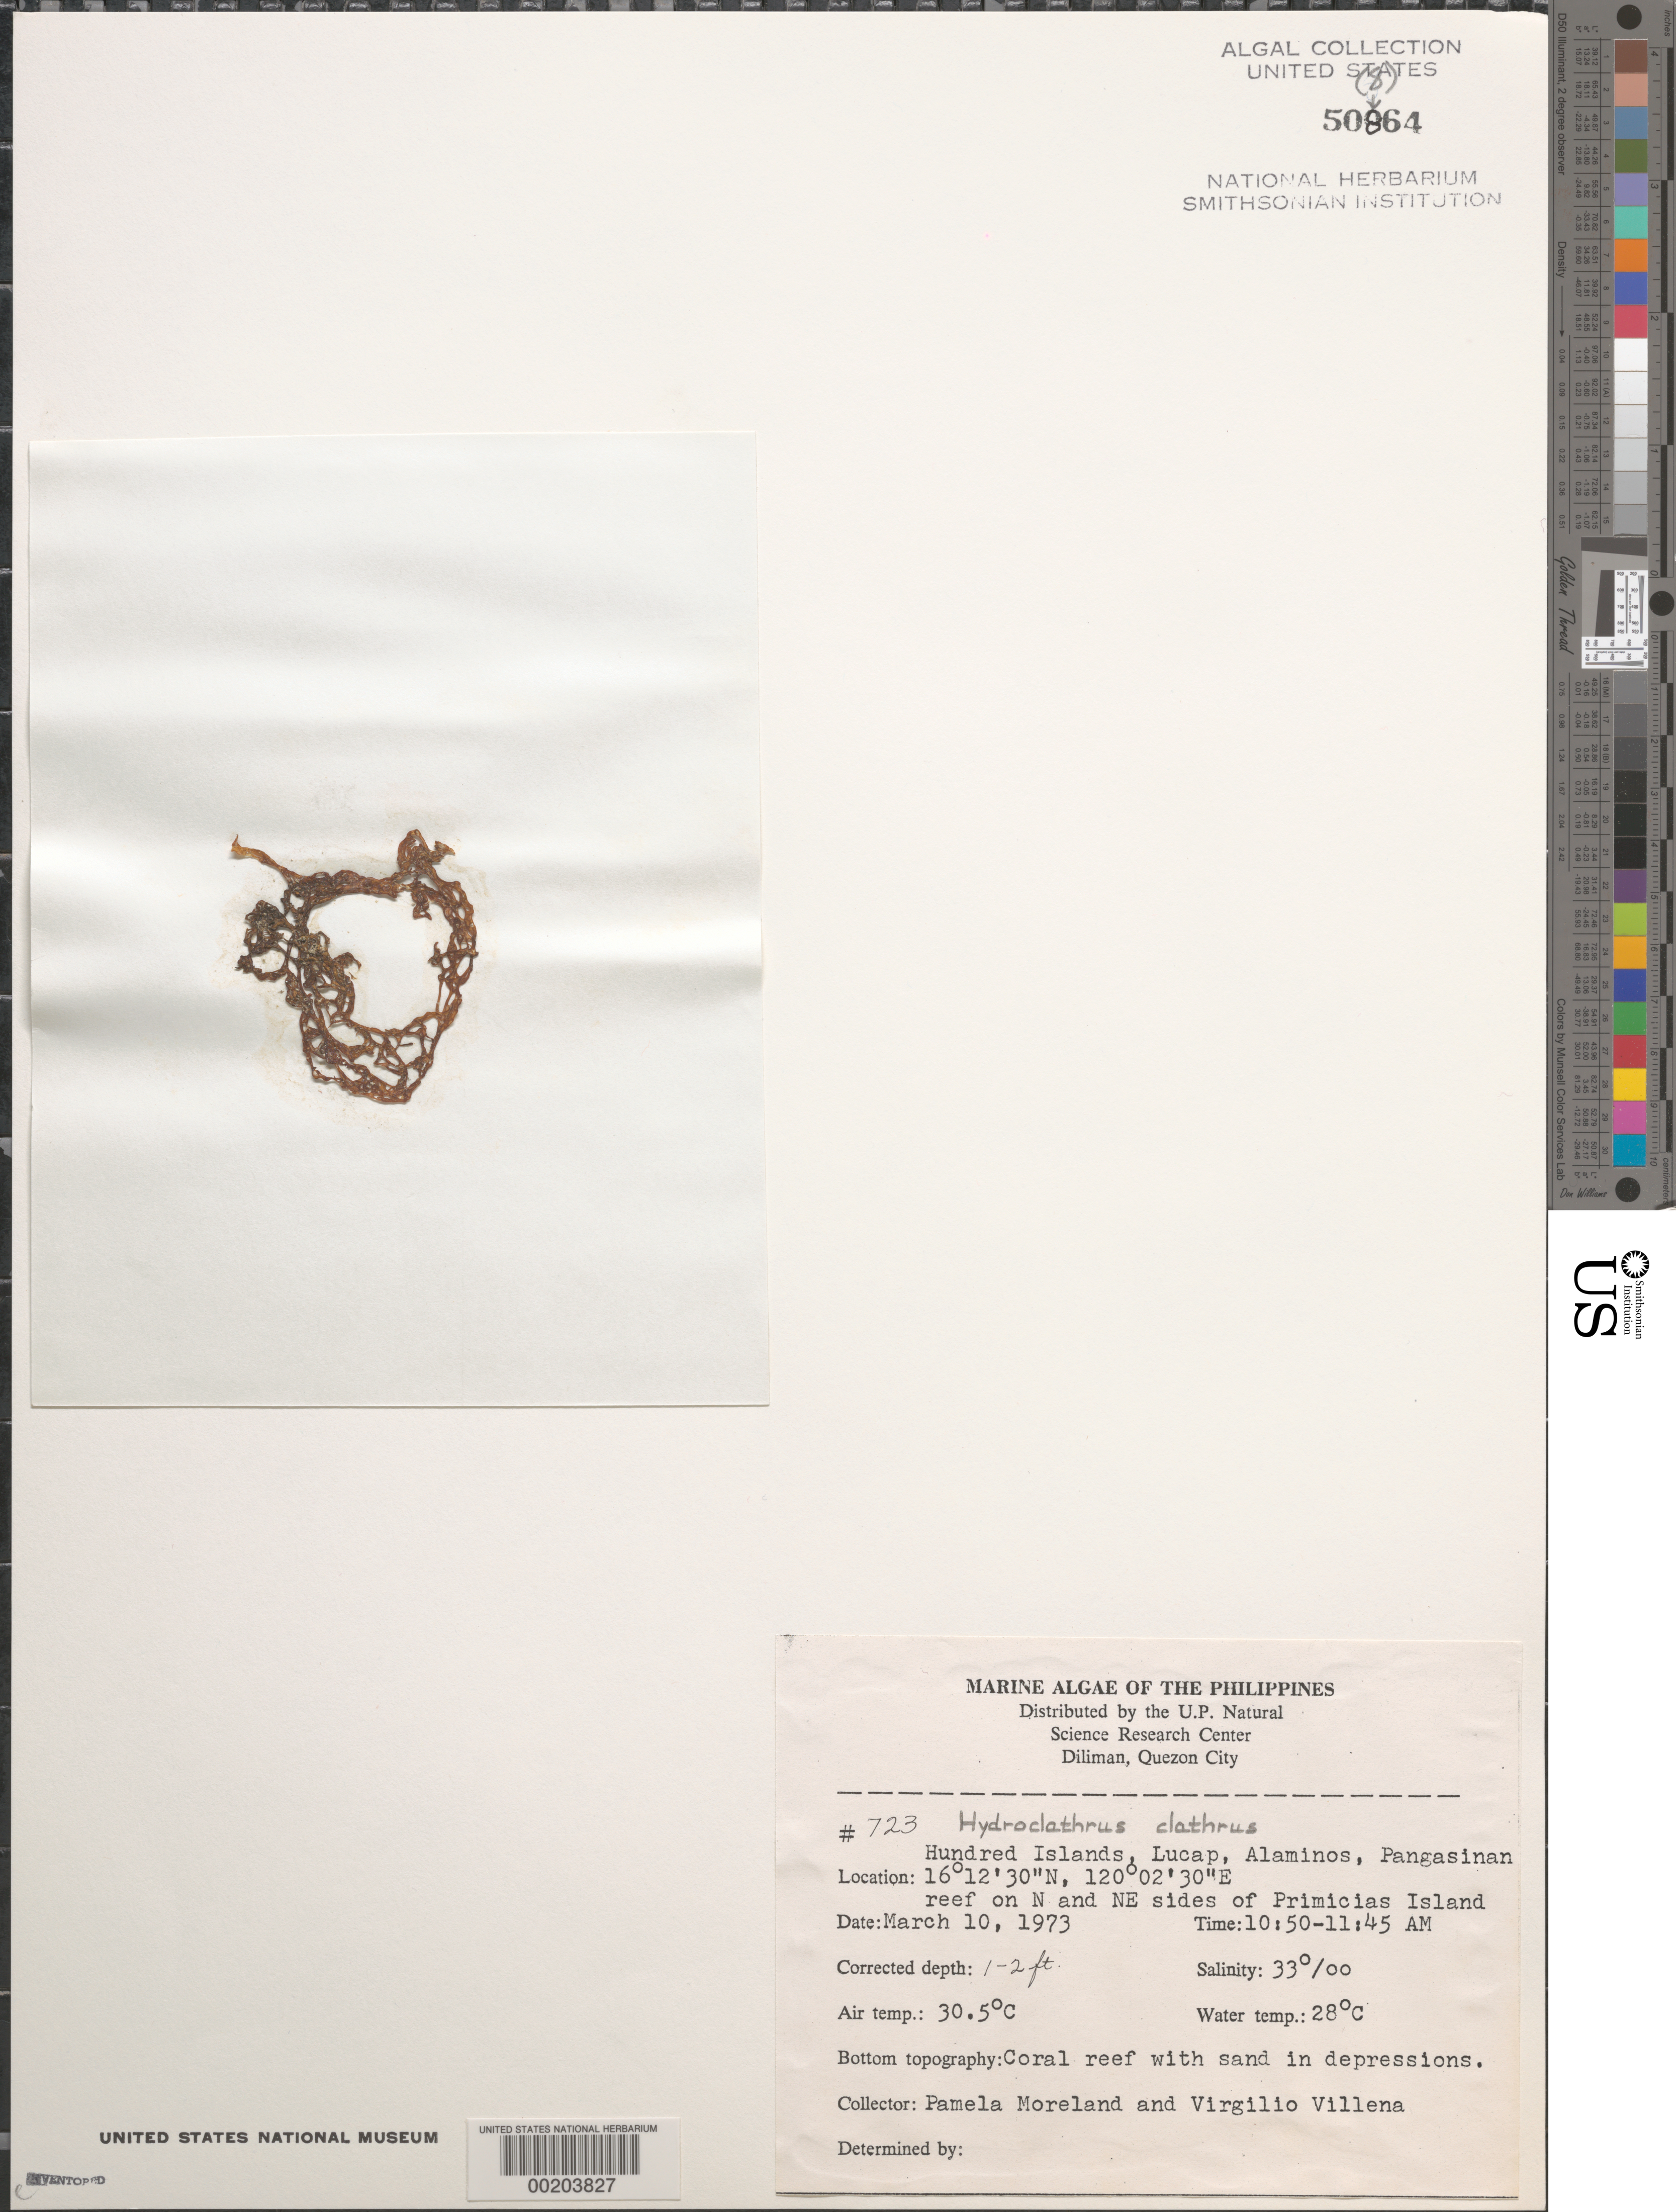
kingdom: Chromista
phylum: Ochrophyta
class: Phaeophyceae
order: Scytosiphonales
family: Scytosiphonaceae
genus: Hydroclathrus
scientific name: Hydroclathrus clathratus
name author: (C. Agardh) M. Howe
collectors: P. Moreland & V. Villena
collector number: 723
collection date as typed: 10 Mar 1973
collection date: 1973-03-10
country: Philippines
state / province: Ilocos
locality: Hundred islands, lucap, alaminos, pangasinan, primicias island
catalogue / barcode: US 50864